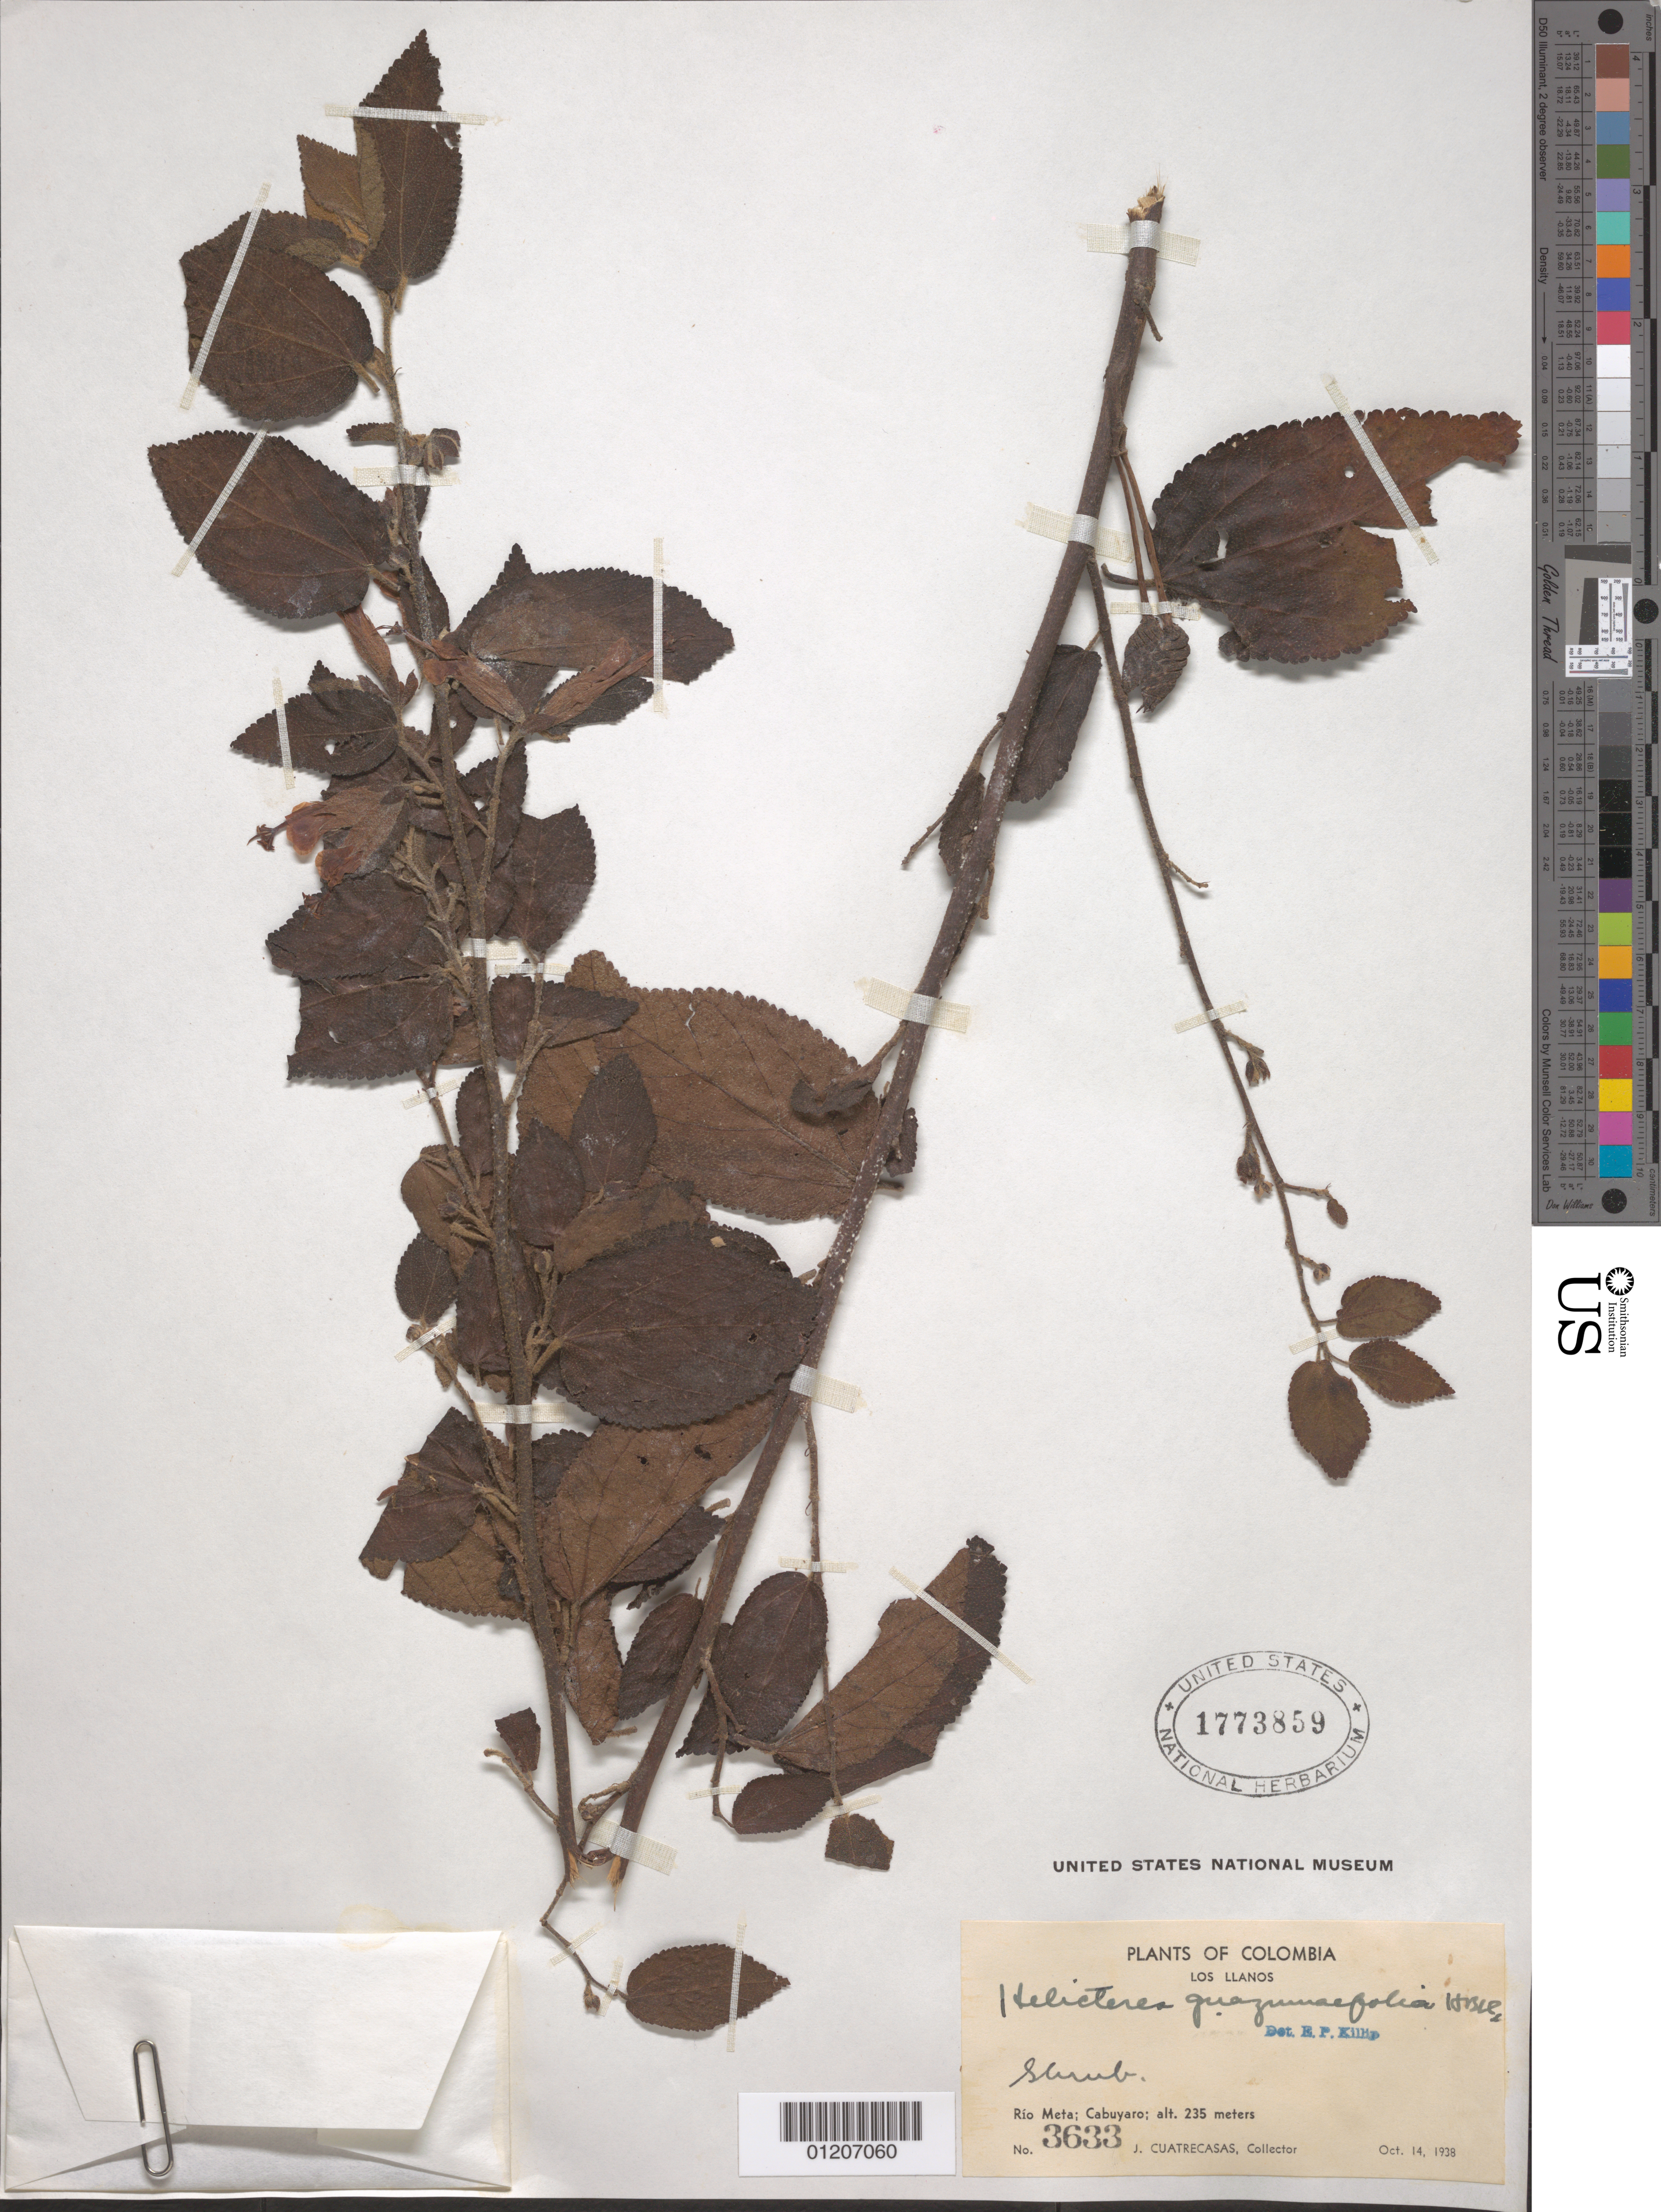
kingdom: Plantae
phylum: Tracheophyta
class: Magnoliopsida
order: Malvales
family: Malvaceae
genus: Helicteres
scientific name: Helicteres guazumifolia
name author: Kunth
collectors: J. Cuatrecasas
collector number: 3633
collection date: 1938-10-14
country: Colombia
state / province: Meta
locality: Los Llanos. Río Meta; Cabuyaro.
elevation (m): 235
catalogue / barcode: US 1773859